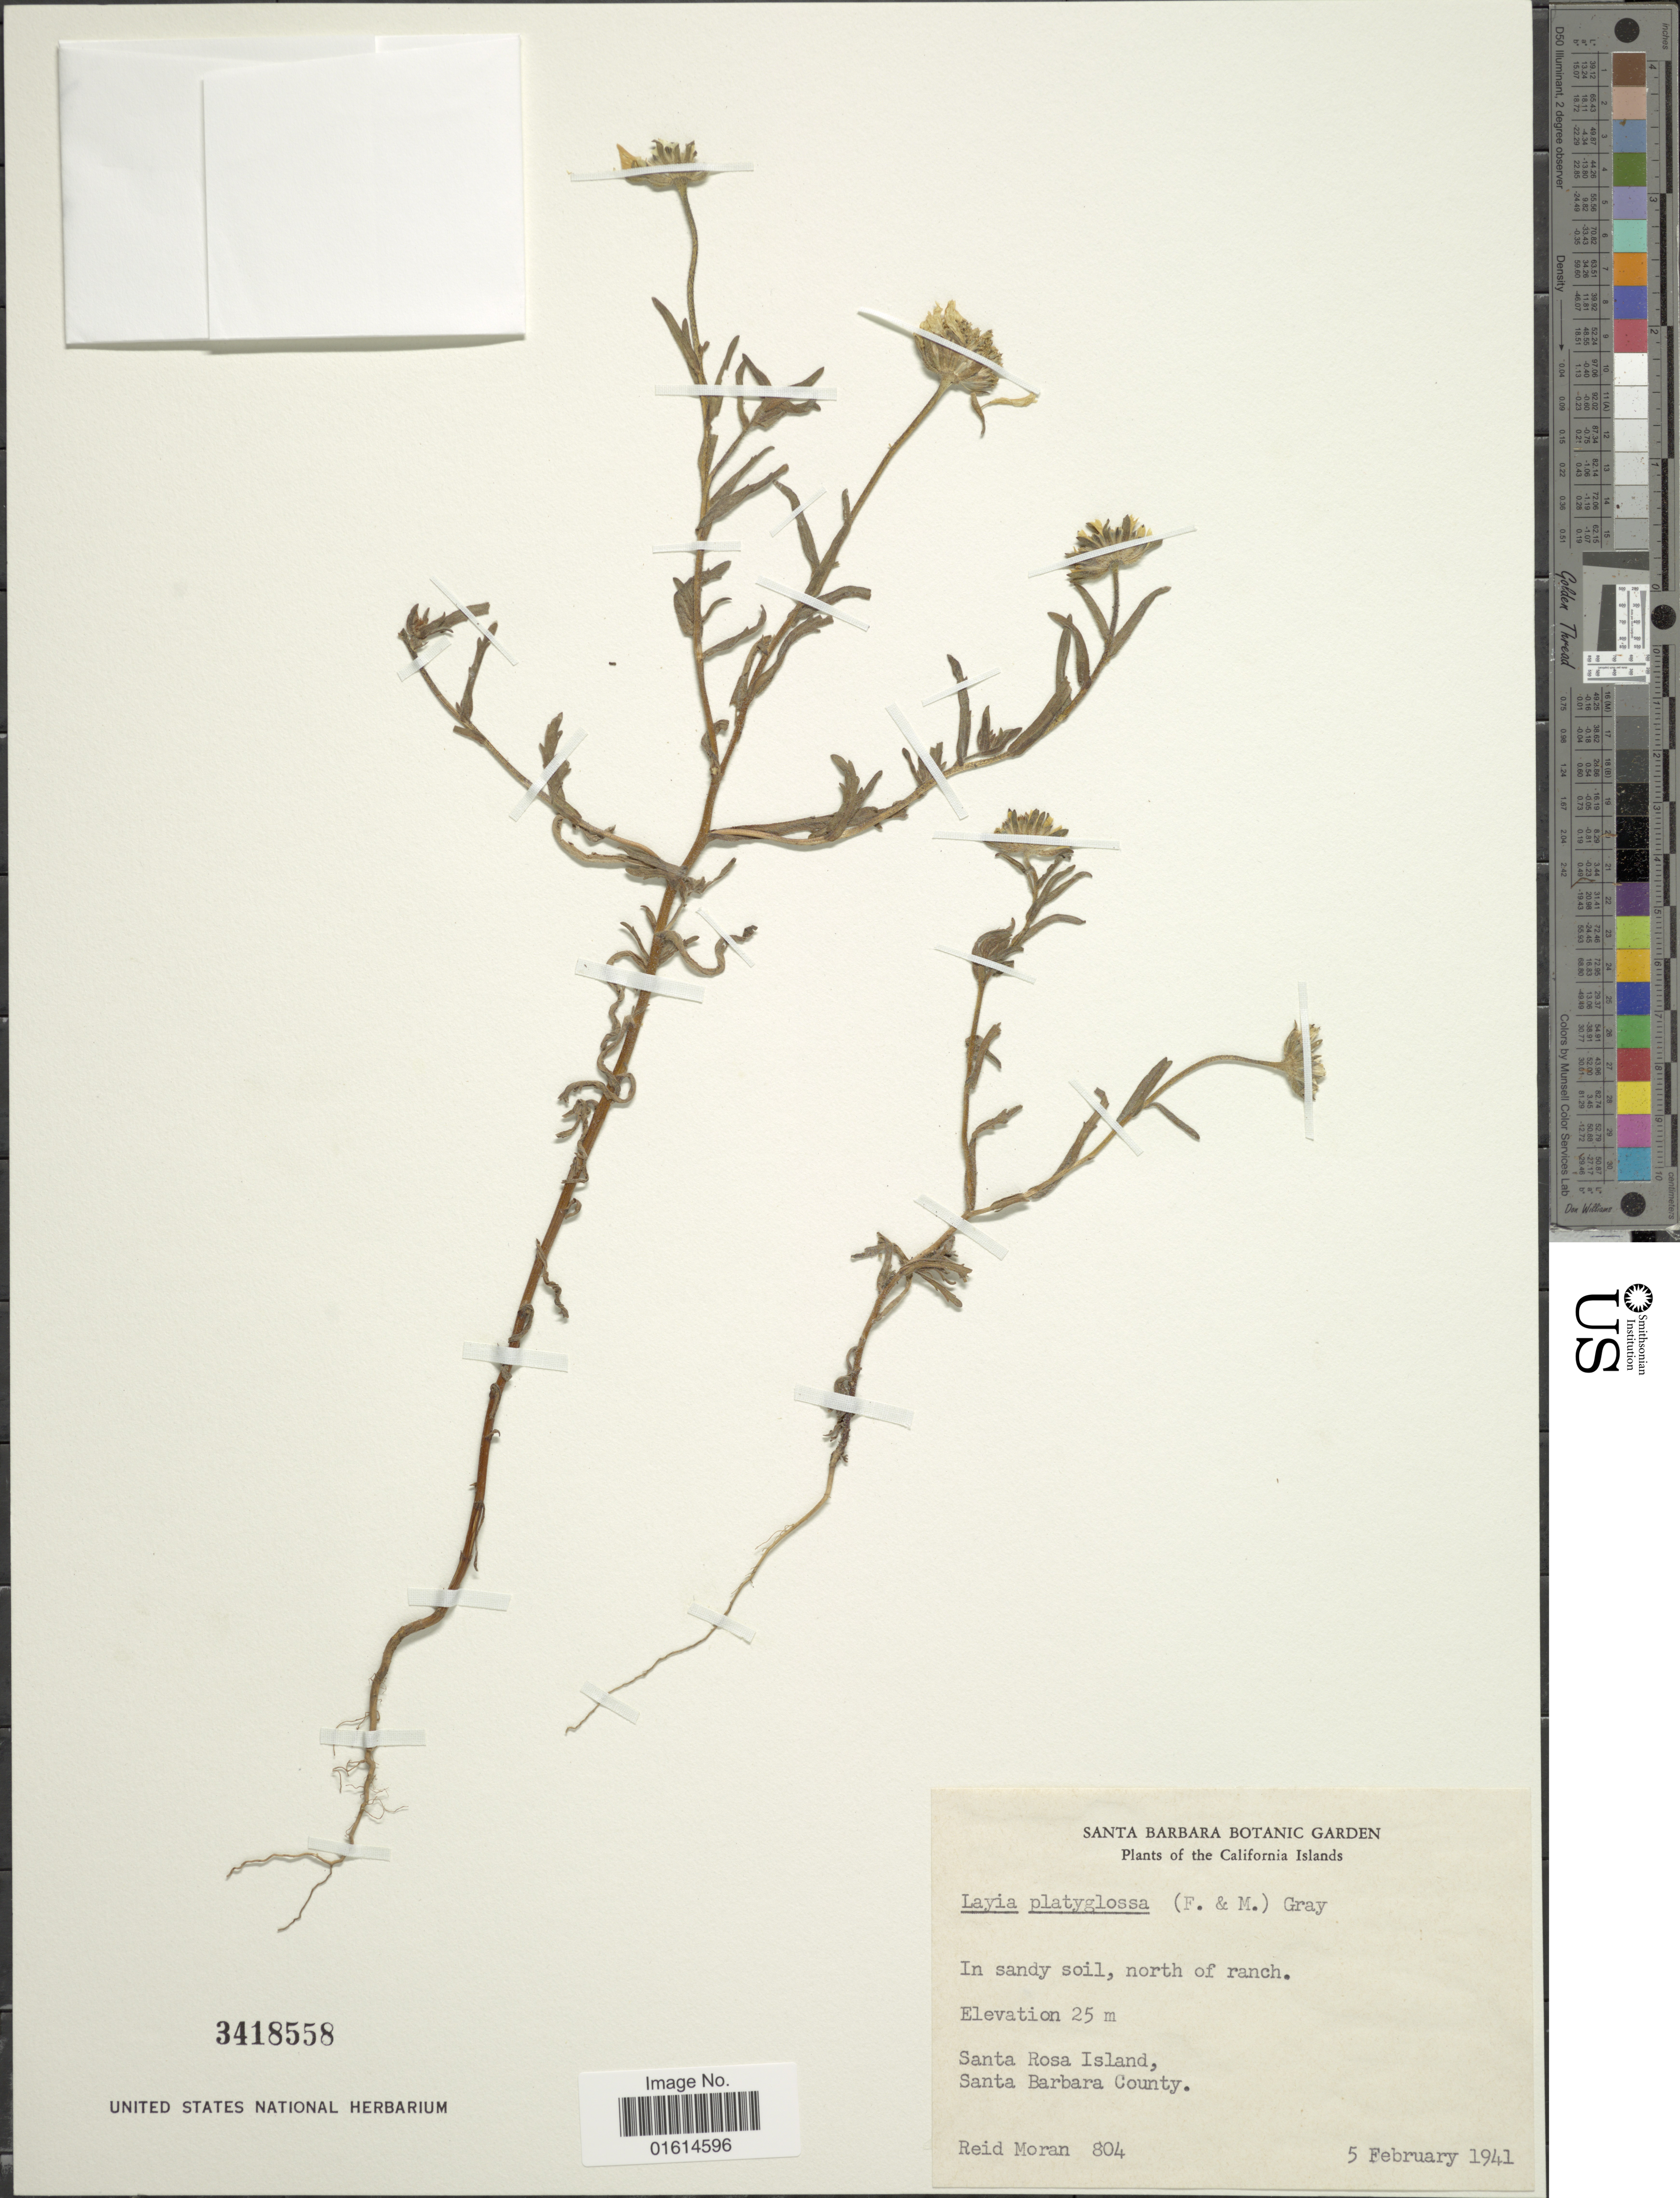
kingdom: Plantae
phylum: Tracheophyta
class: Magnoliopsida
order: Asterales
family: Asteraceae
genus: Layia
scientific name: Layia platyglossa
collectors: R. V. Moran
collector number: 804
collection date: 1941-02-05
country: United States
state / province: California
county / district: Santa Barbara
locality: California Islands, Santa Rosa Island, Santa Barbara County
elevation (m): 25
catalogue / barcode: US 3418558